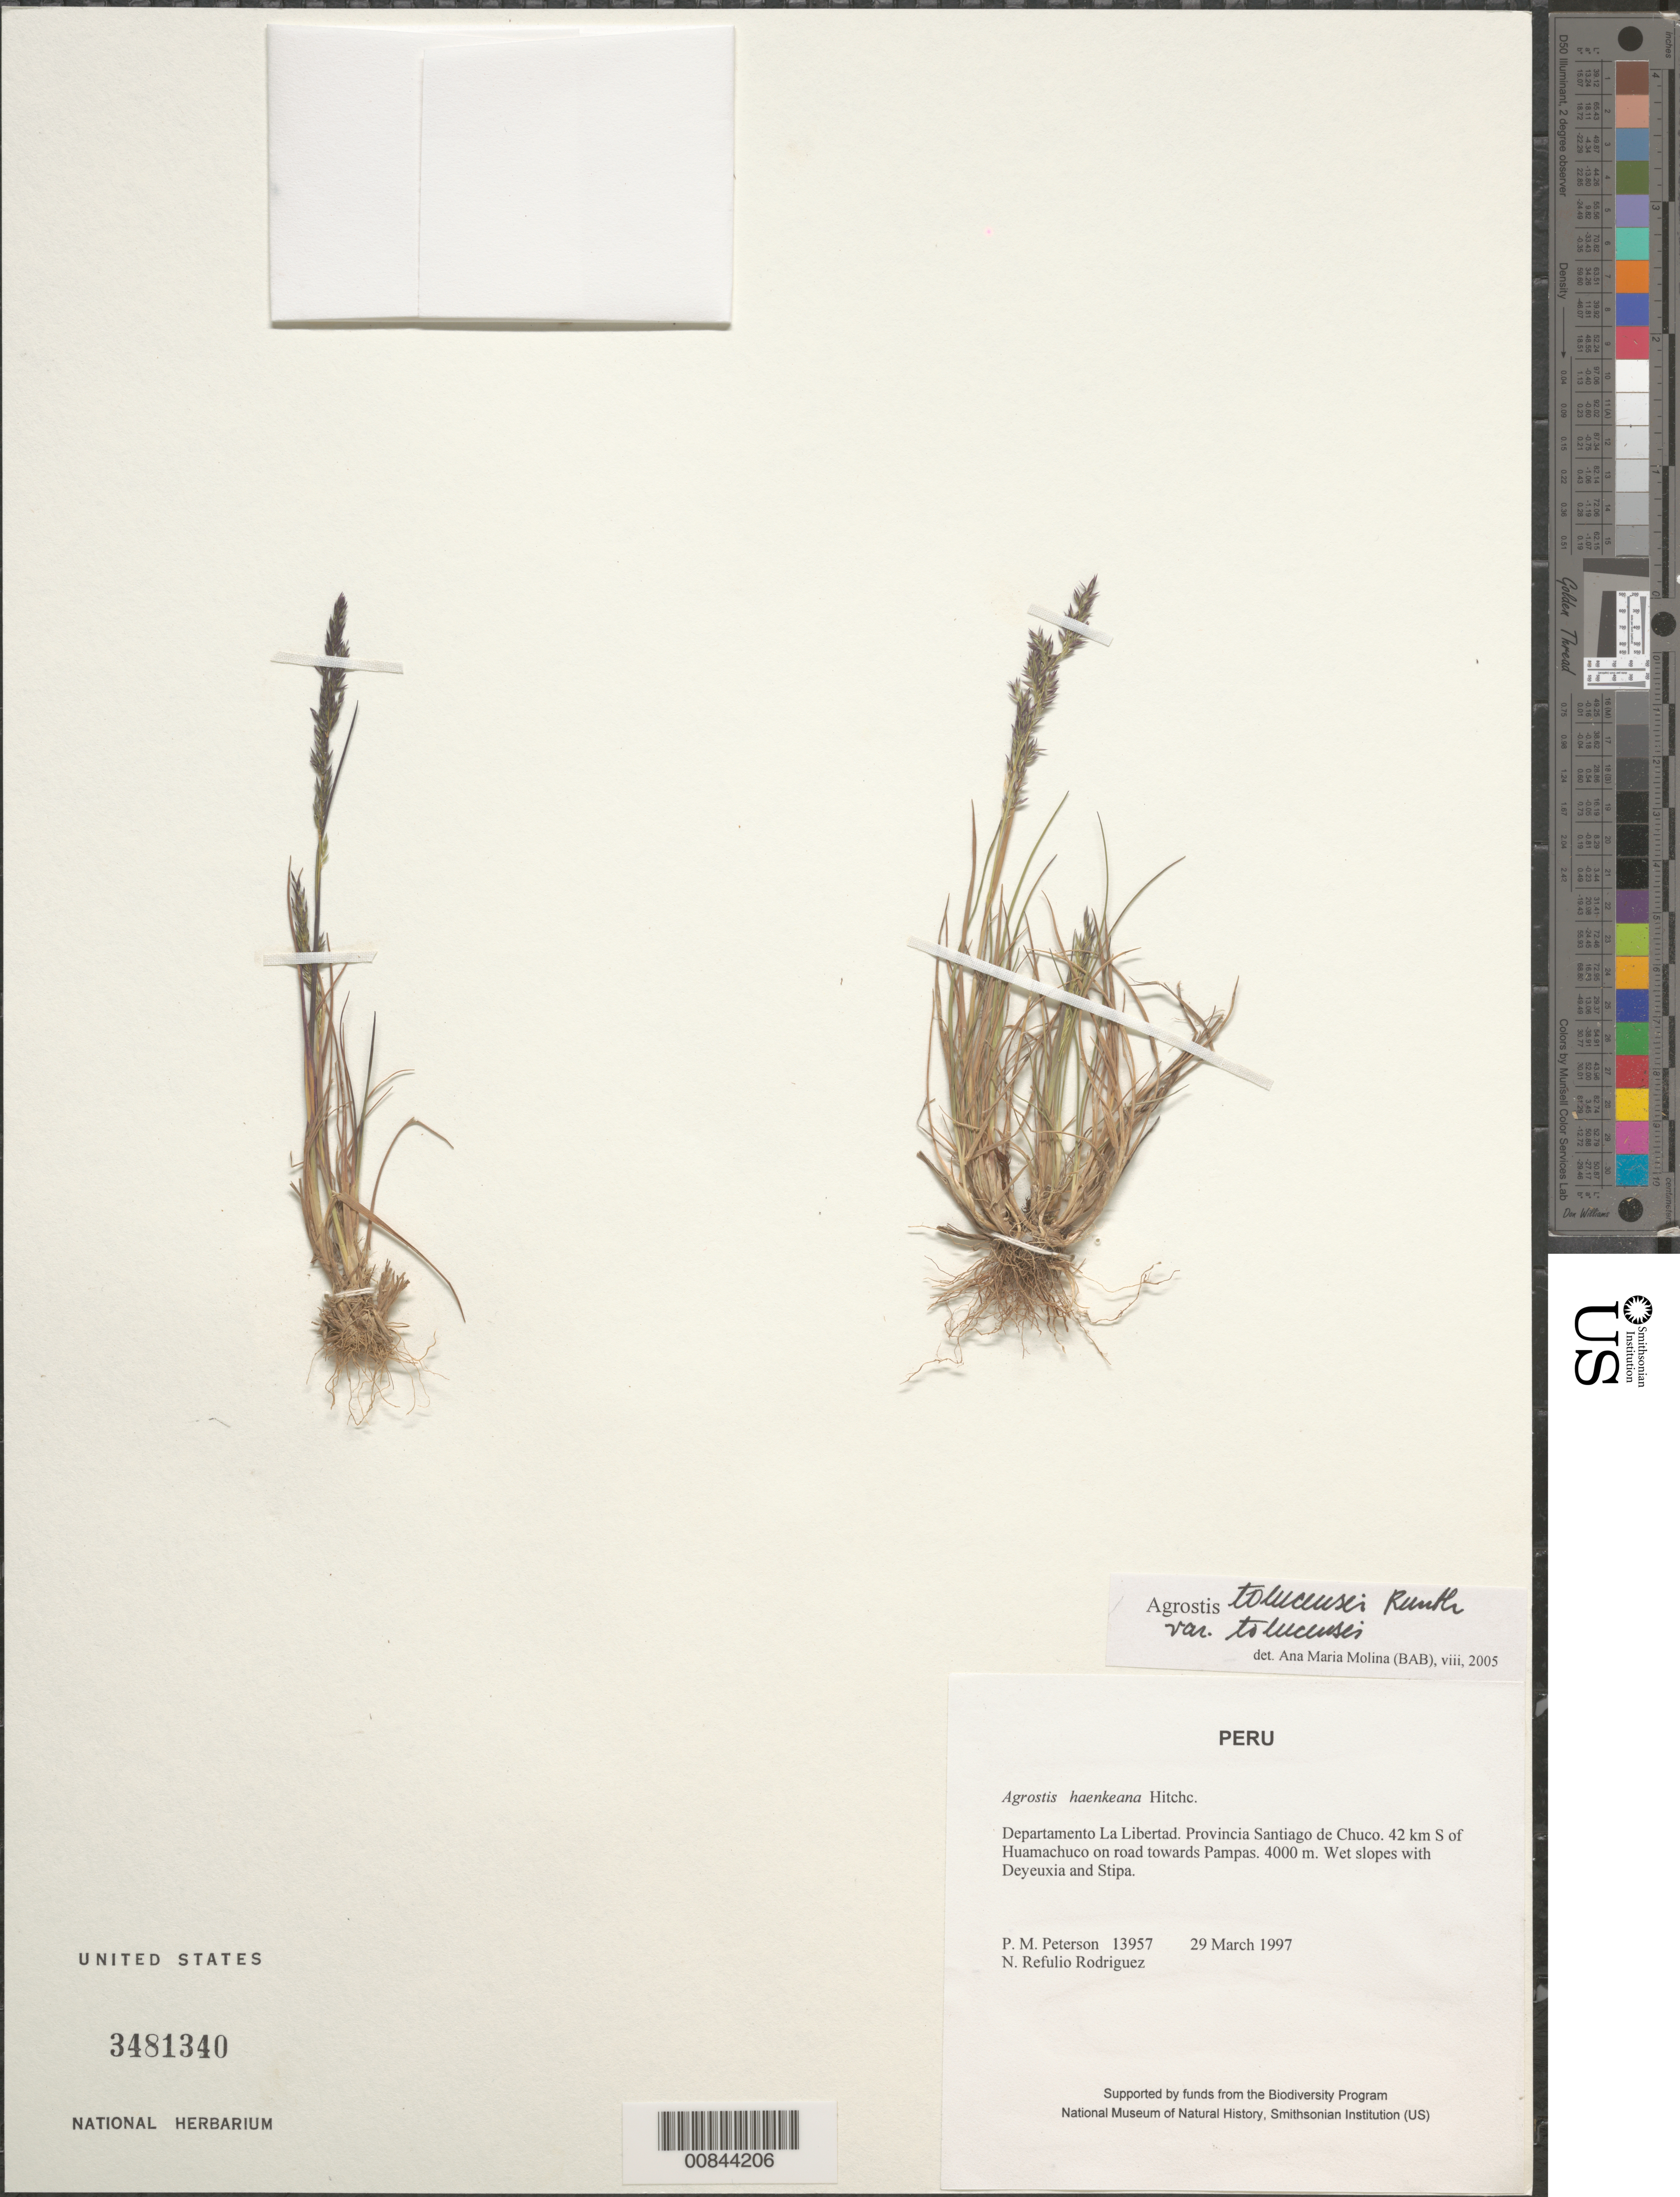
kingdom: Plantae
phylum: Tracheophyta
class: Liliopsida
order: Poales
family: Poaceae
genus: Agrostis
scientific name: Agrostis tolucensis var. tolucensis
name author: Kunth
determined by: Molina, Ana M. de R.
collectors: P. M. Peterson & N. Refulio-Rodríguez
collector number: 13957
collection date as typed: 29 Mar 1997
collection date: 1997-03-29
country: Peru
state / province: La Libertad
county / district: Santiago de Chuco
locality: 42 km S of Huamachuco on road towards Pampas.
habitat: Wet slopes with Deyeuxia and Stipa.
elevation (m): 4000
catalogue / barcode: US 3481340